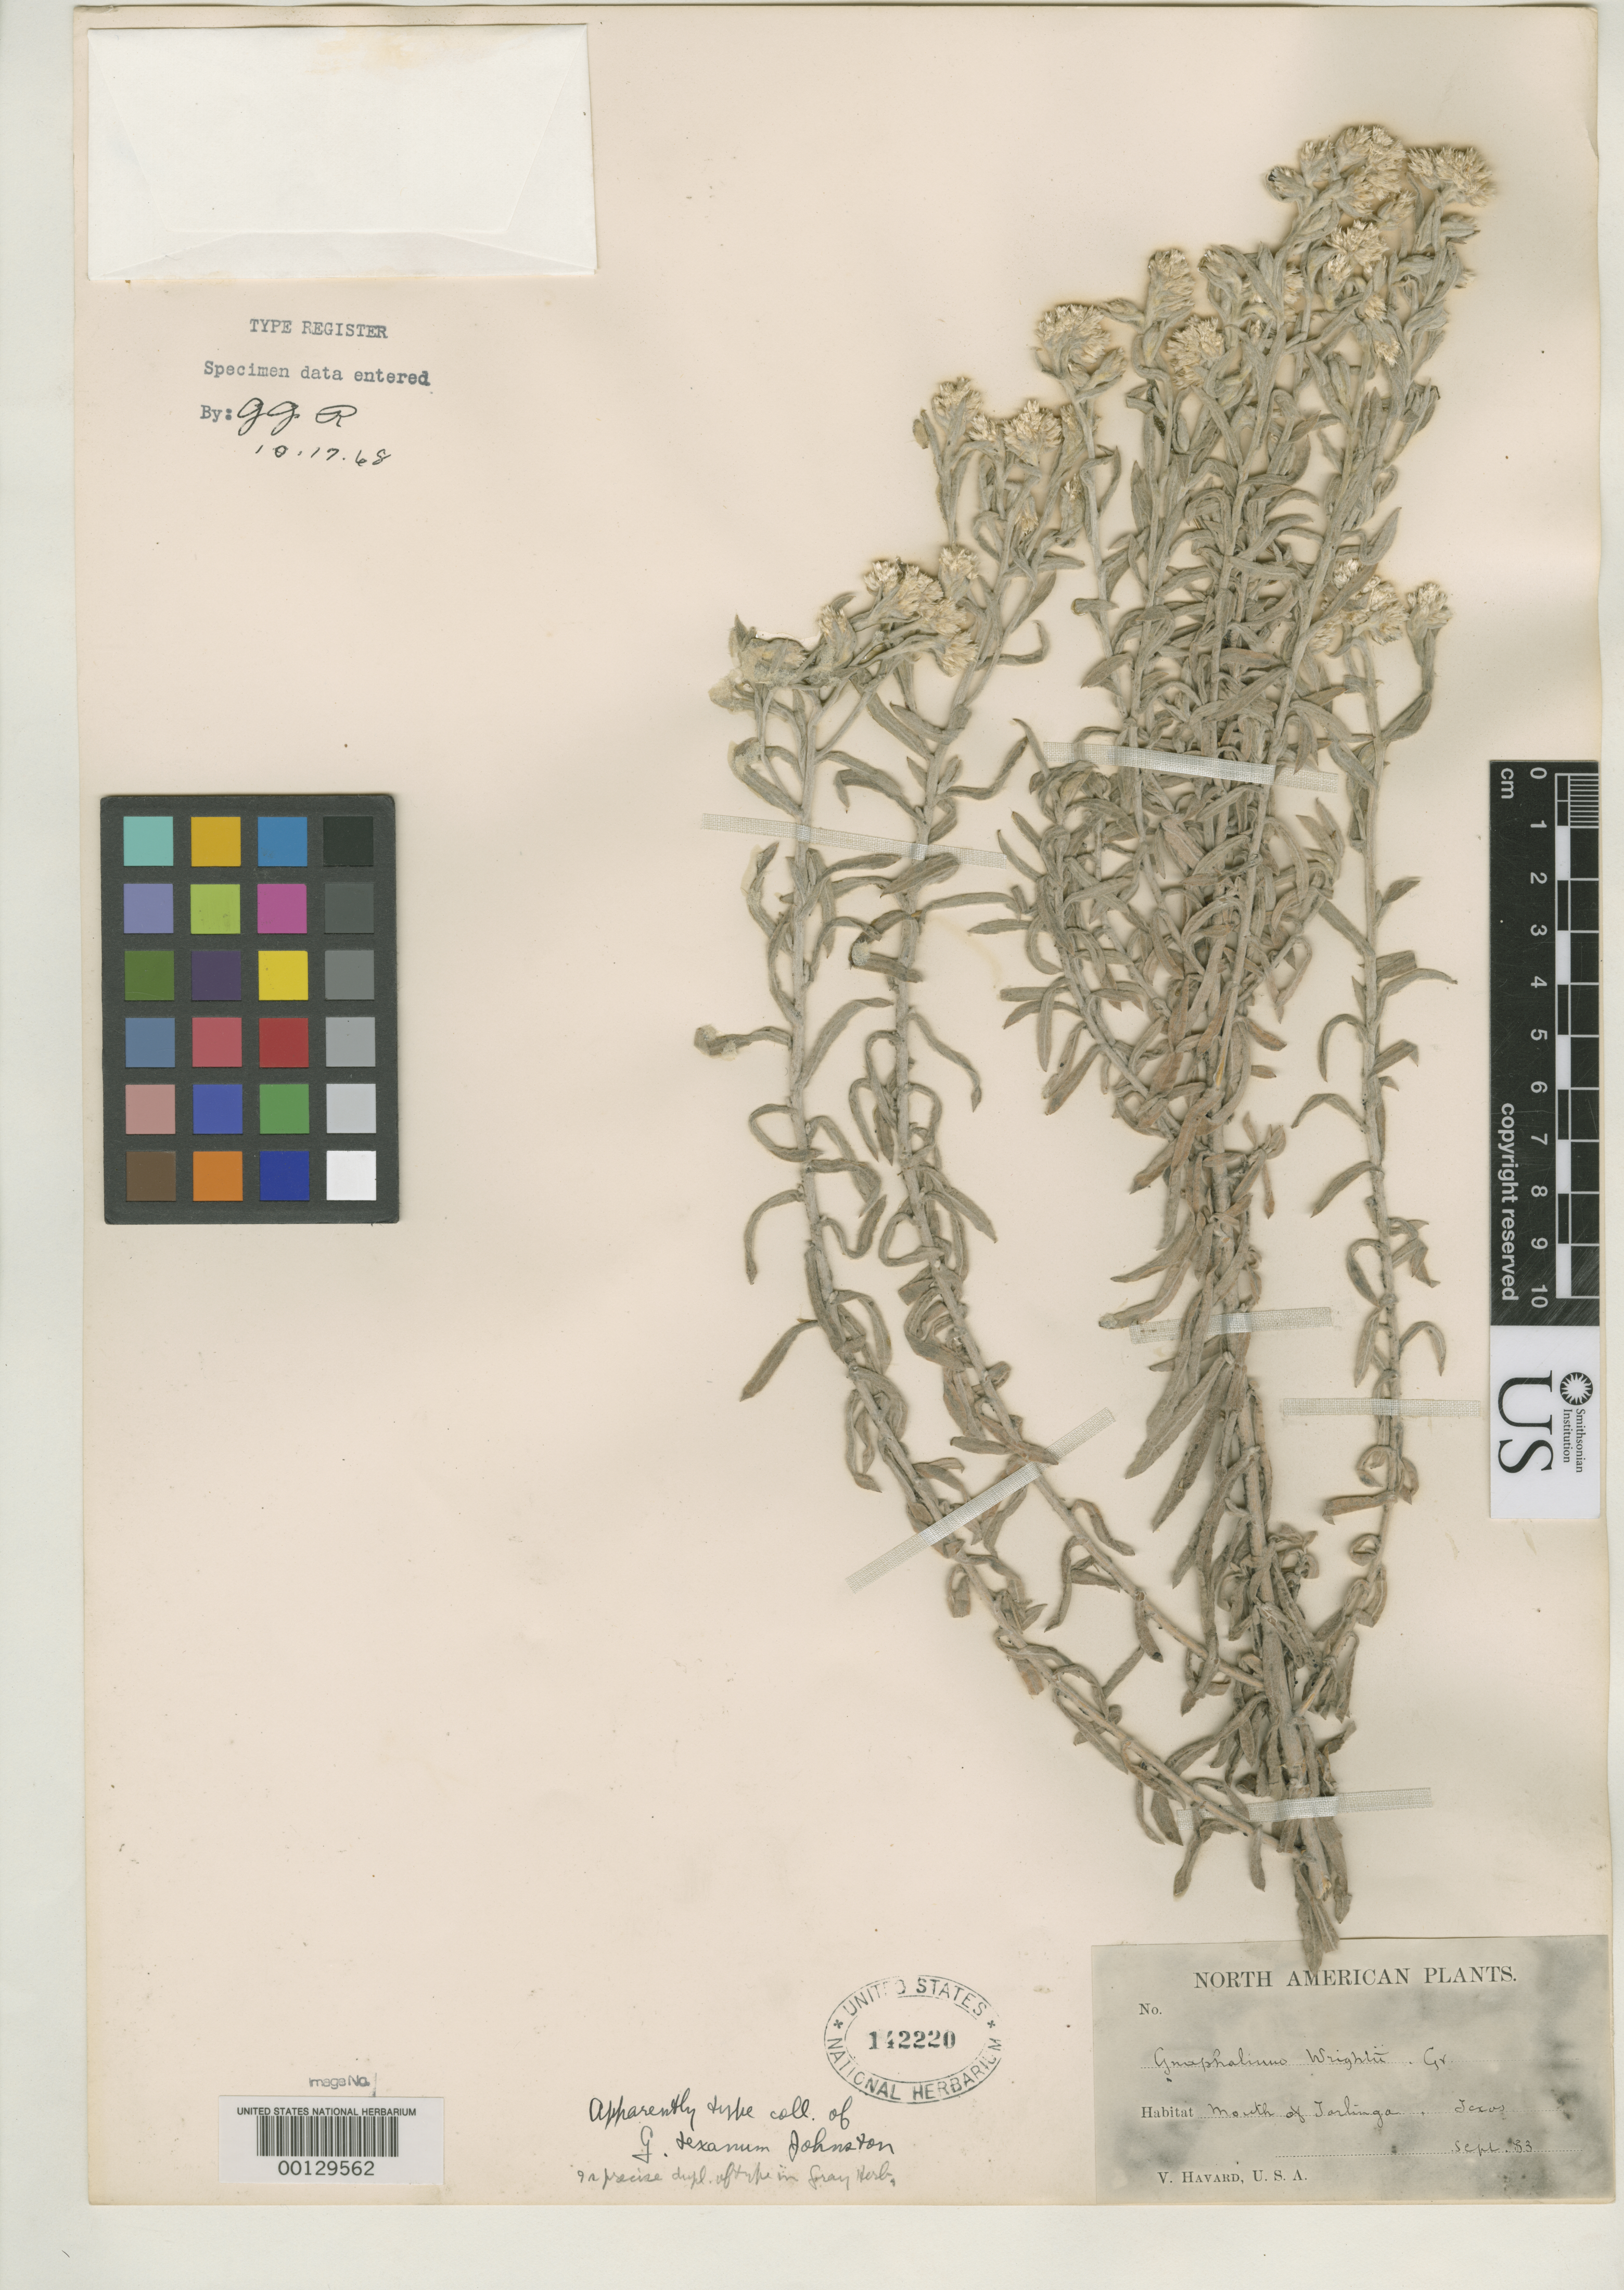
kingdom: Plantae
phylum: Tracheophyta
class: Magnoliopsida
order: Asterales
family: Asteraceae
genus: Gnaphalium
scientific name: Gnaphalium texanum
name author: I.M. Johnst.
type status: Possible Isotype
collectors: V. Havard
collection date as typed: Sep 1883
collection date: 1883-09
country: United States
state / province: Texas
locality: Mouth of Torlinga.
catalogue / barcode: US 142220